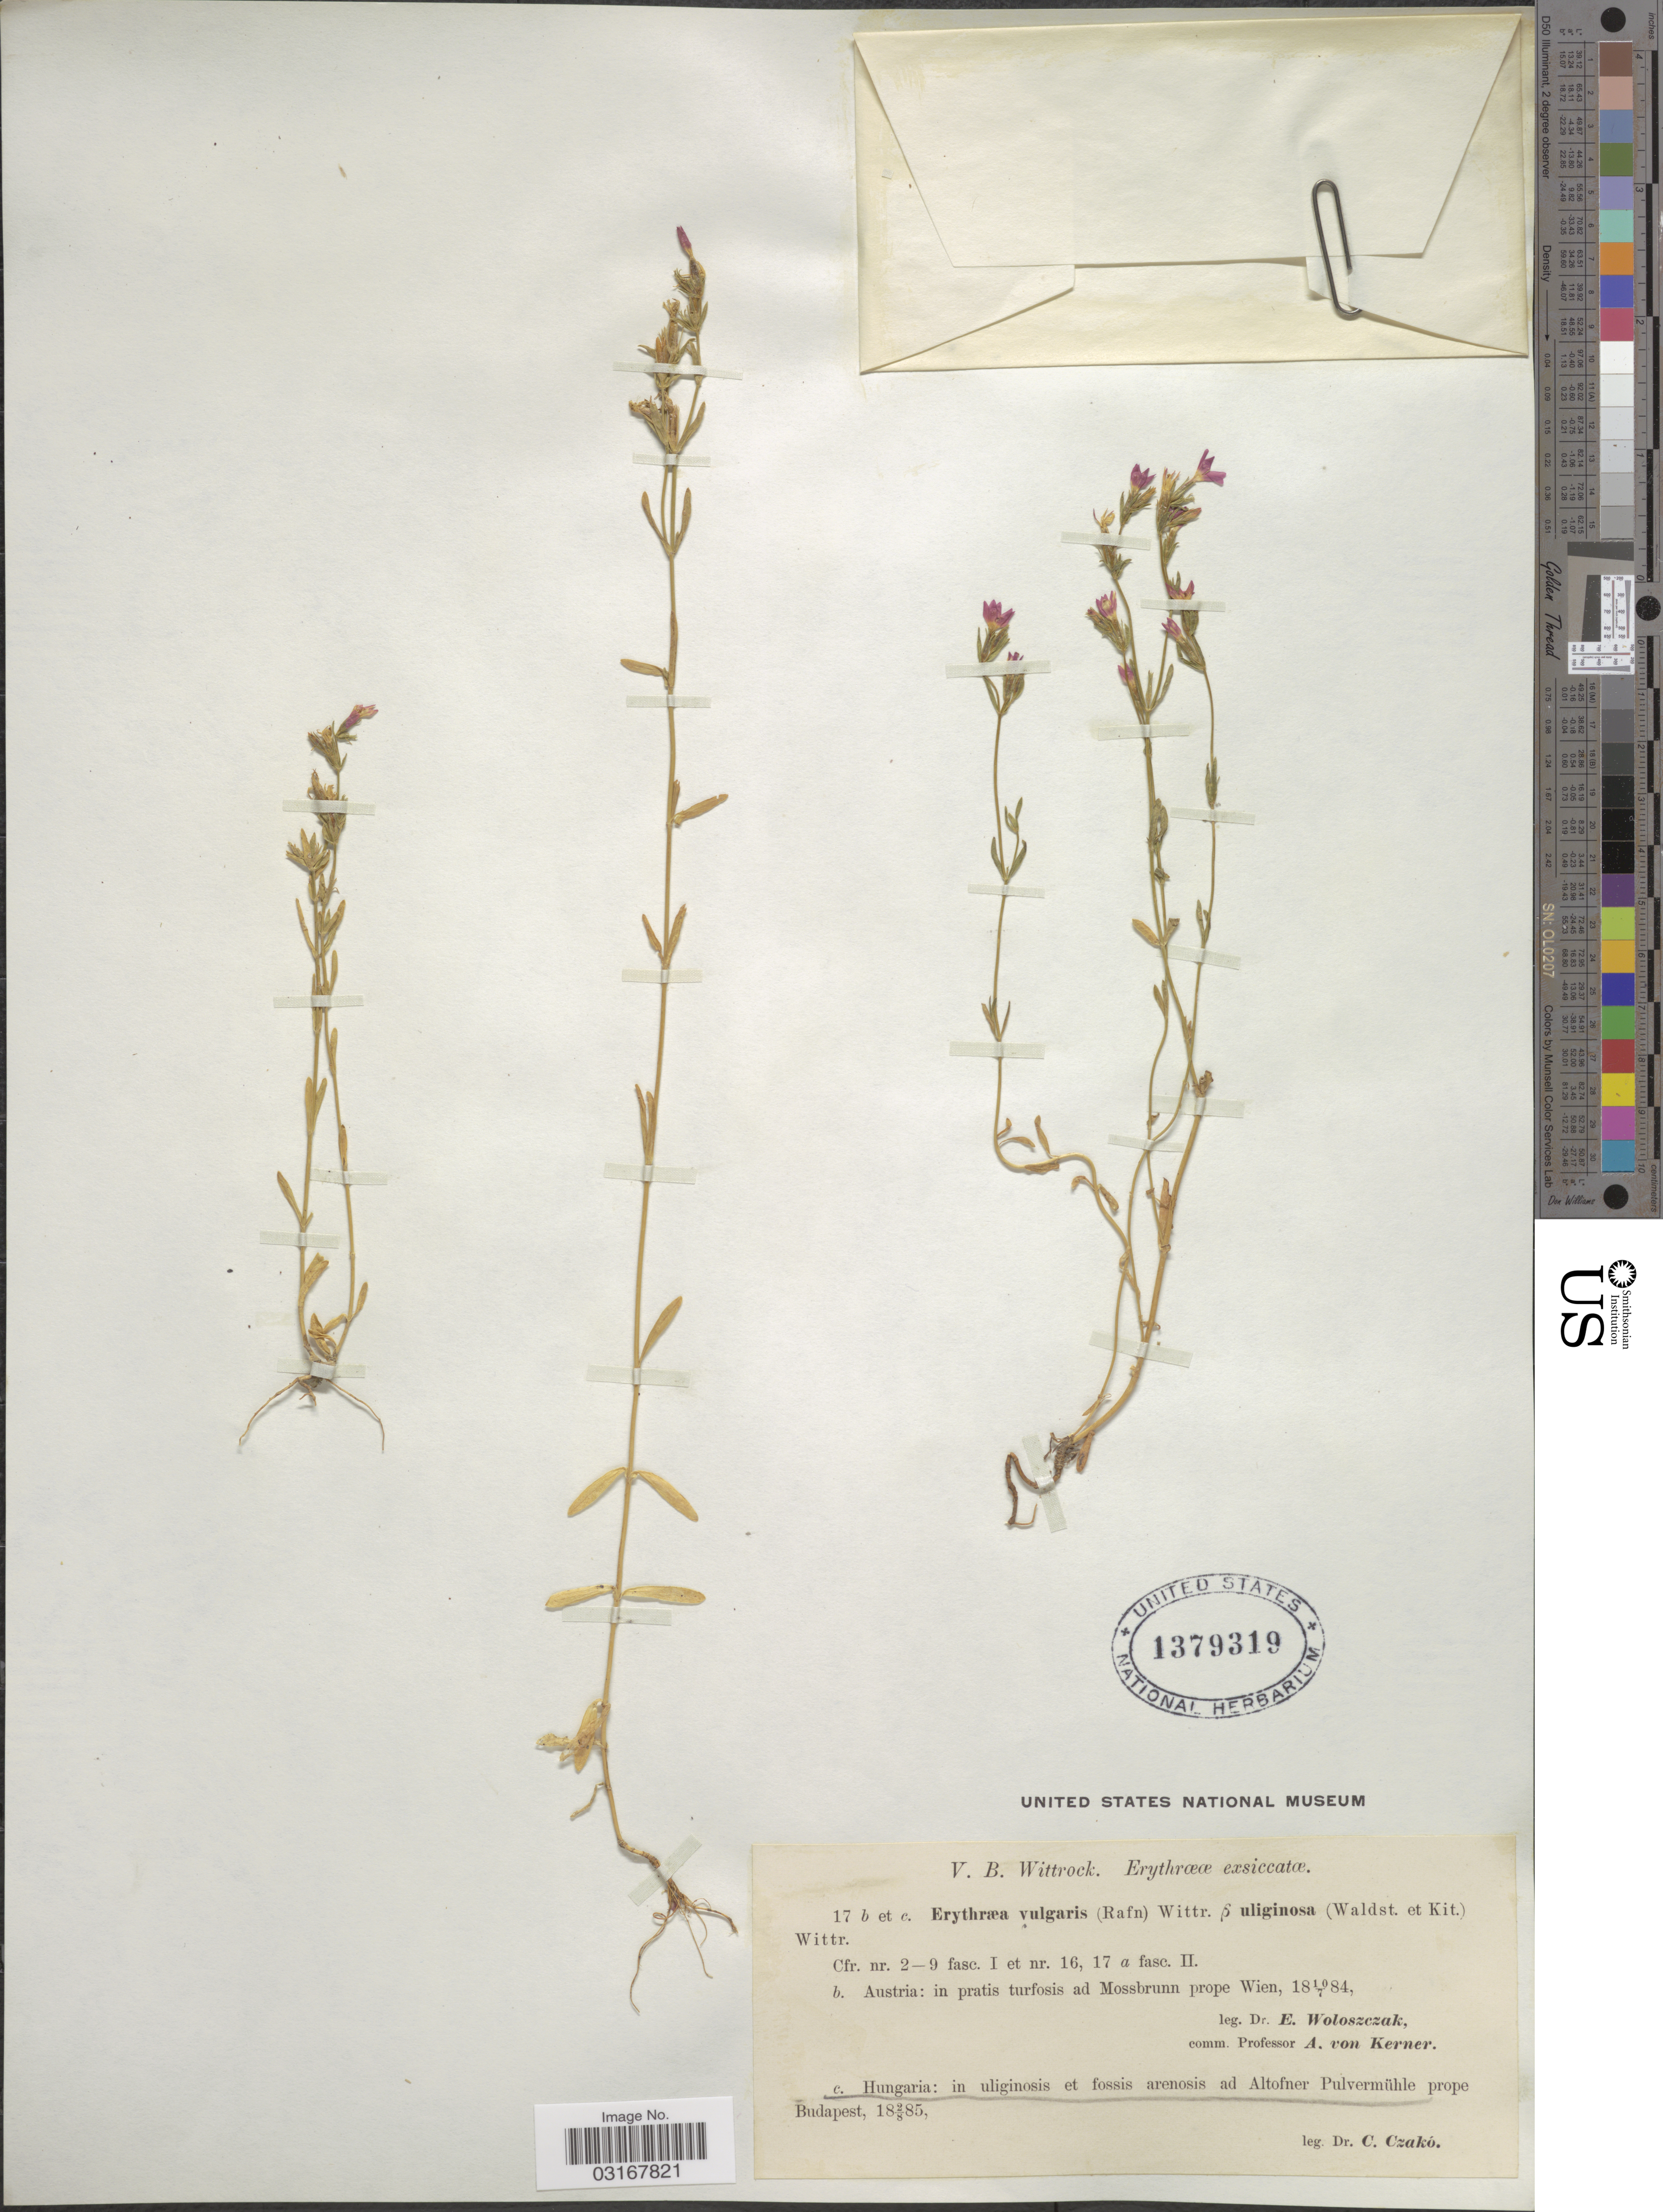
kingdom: Plantae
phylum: Tracheophyta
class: Magnoliopsida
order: Gentianales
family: Gentianaceae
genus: Centaurium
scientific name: Centaurium vulgaris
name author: Godr.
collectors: C. Czakó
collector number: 17c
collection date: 1885-08-02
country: Hungary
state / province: Budapest, Capital District of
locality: Hungaria: in uliginosis et fossis arenosis ad Altofner Pulvermühle prope Budapest.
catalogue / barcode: US 1379319